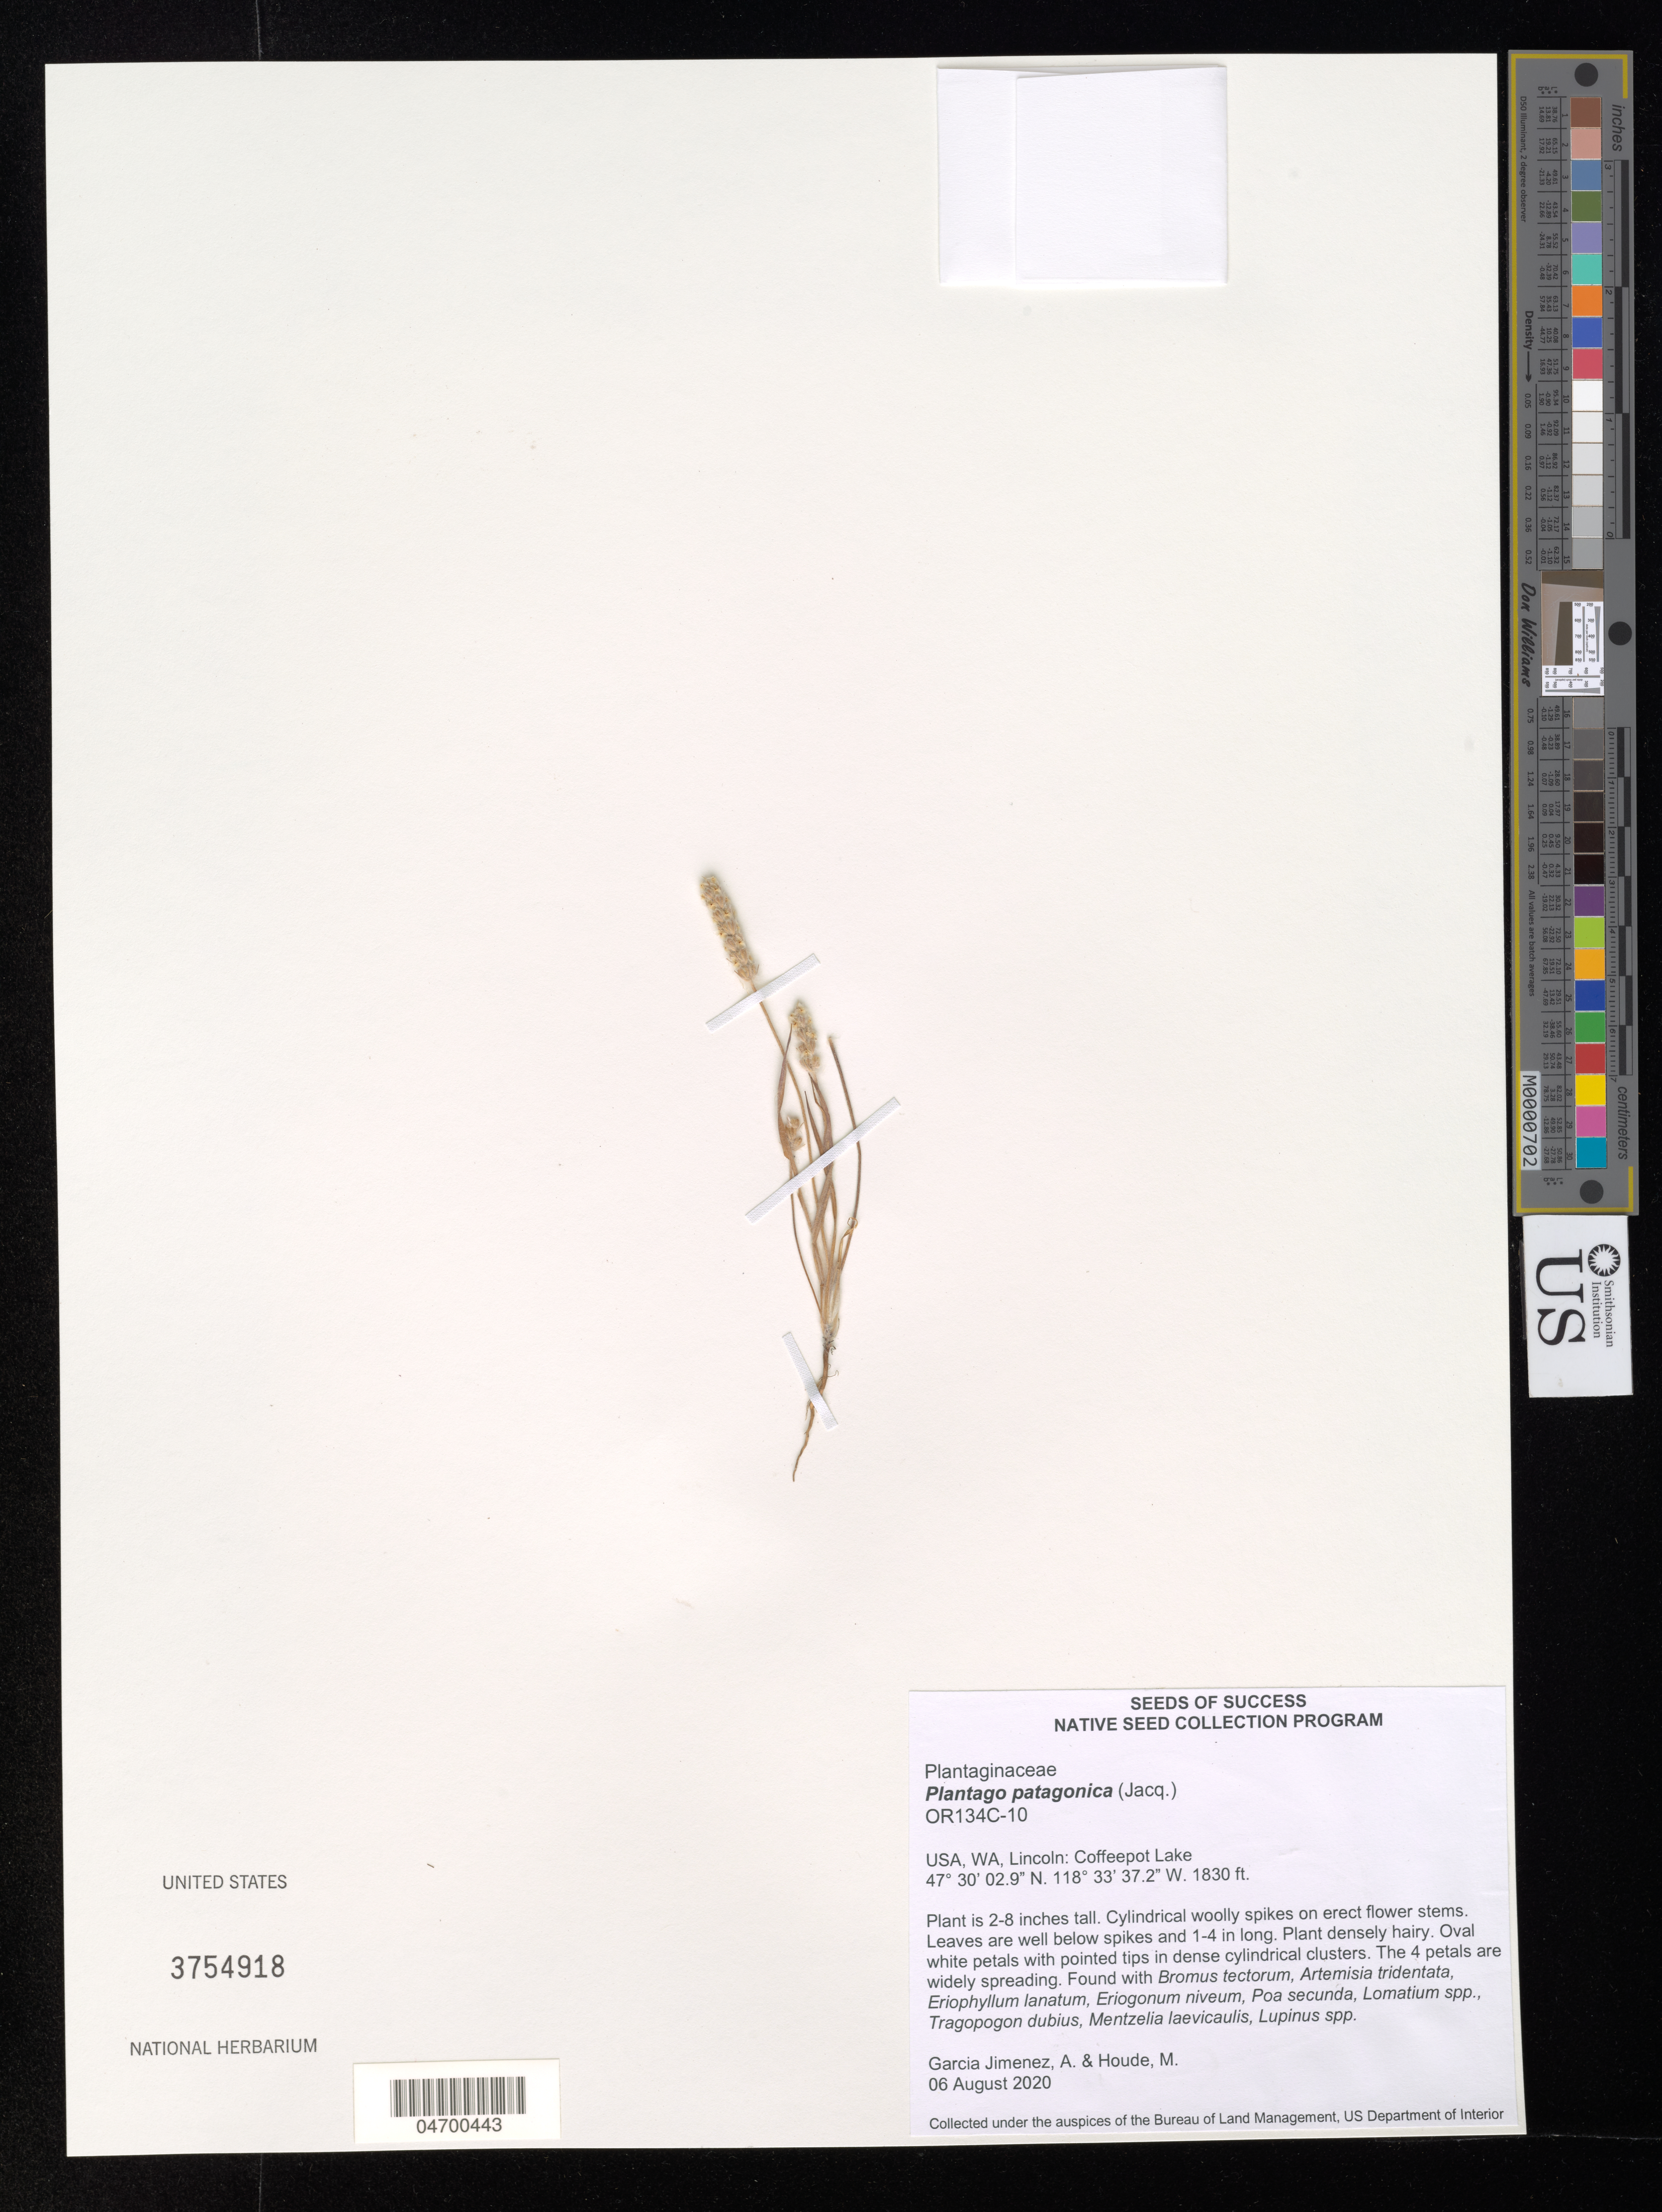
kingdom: Plantae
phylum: Tracheophyta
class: Magnoliopsida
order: Lamiales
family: Plantaginaceae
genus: Plantago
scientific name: Plantago patagonica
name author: Jacq.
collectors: A. Garcia Jimenez & H. Vielstich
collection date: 2020-08-06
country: United States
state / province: Washington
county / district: Lincoln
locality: WA, Lincoln: Coffeepot Lake.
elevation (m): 558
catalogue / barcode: US 3754918